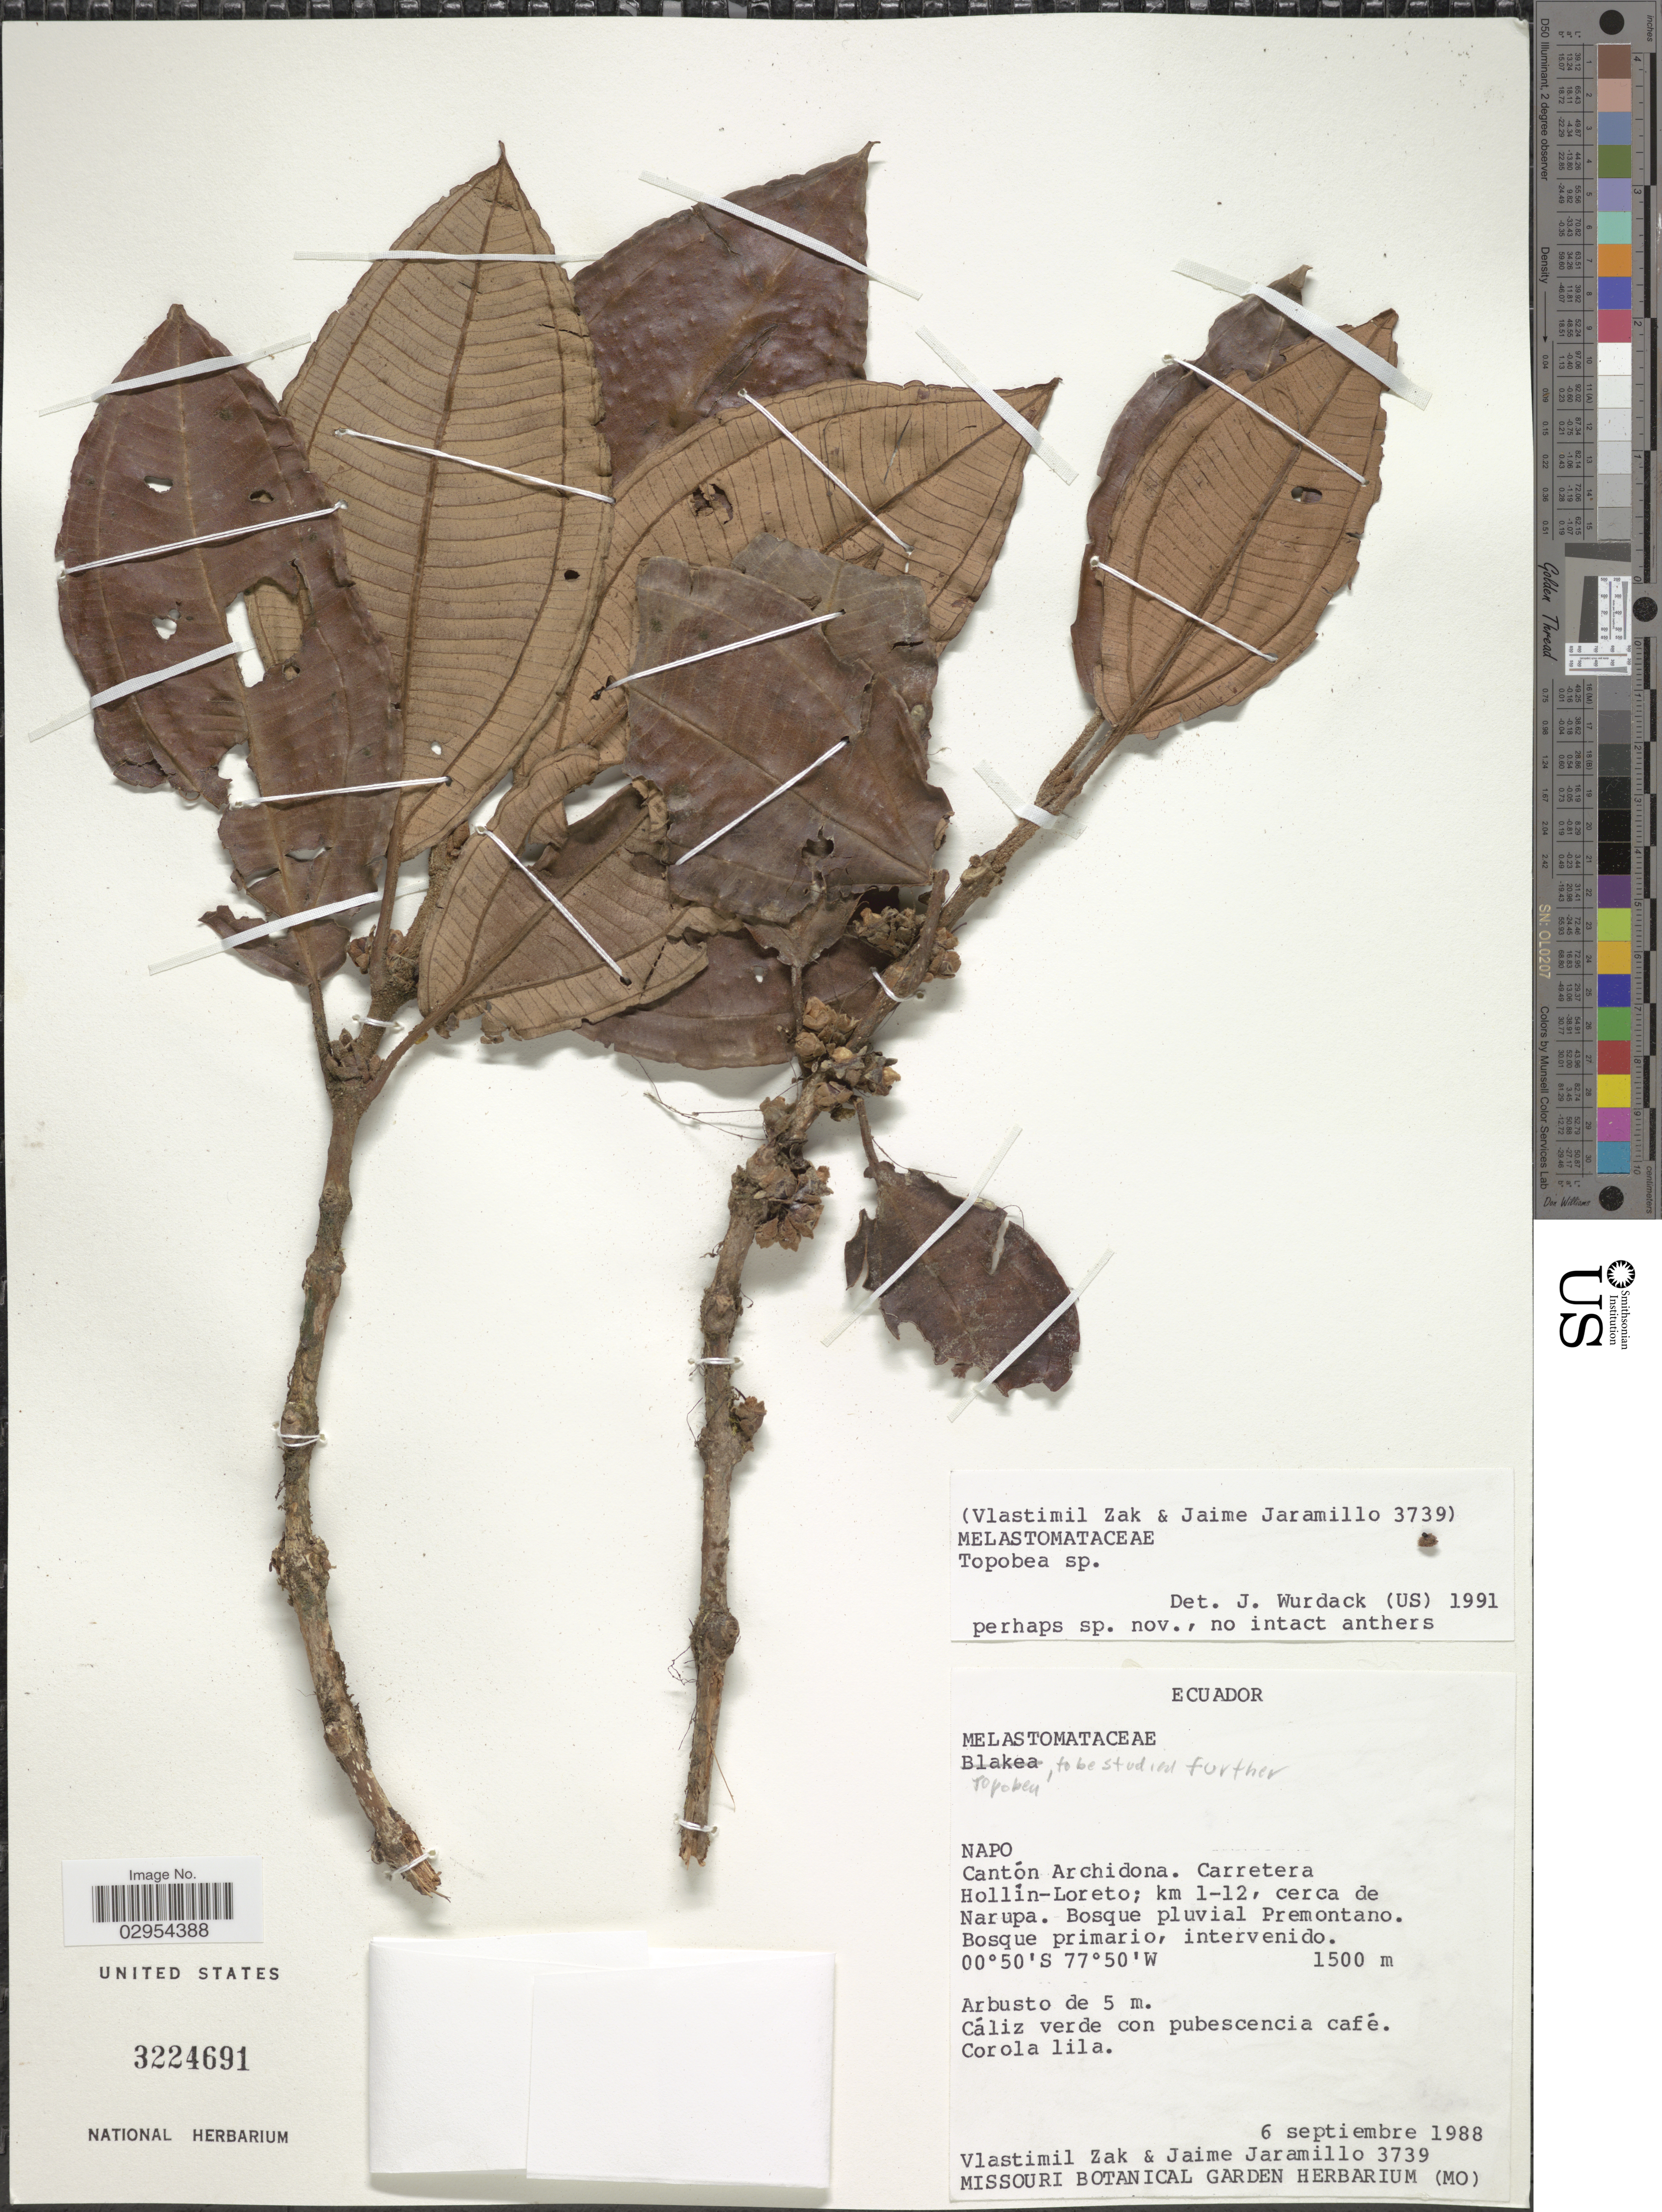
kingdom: Plantae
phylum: Tracheophyta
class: Magnoliopsida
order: Myrtales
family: Melastomataceae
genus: Topobea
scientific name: Topobea sp.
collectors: V. Zak & J. Jaramillo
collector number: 3739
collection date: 1988-09-06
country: Ecuador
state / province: Napo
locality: Cantón Archidona. Carretera Hollín-Loreto; km 1-12, cerca de Narupa.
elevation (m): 1500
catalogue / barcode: US 3224691